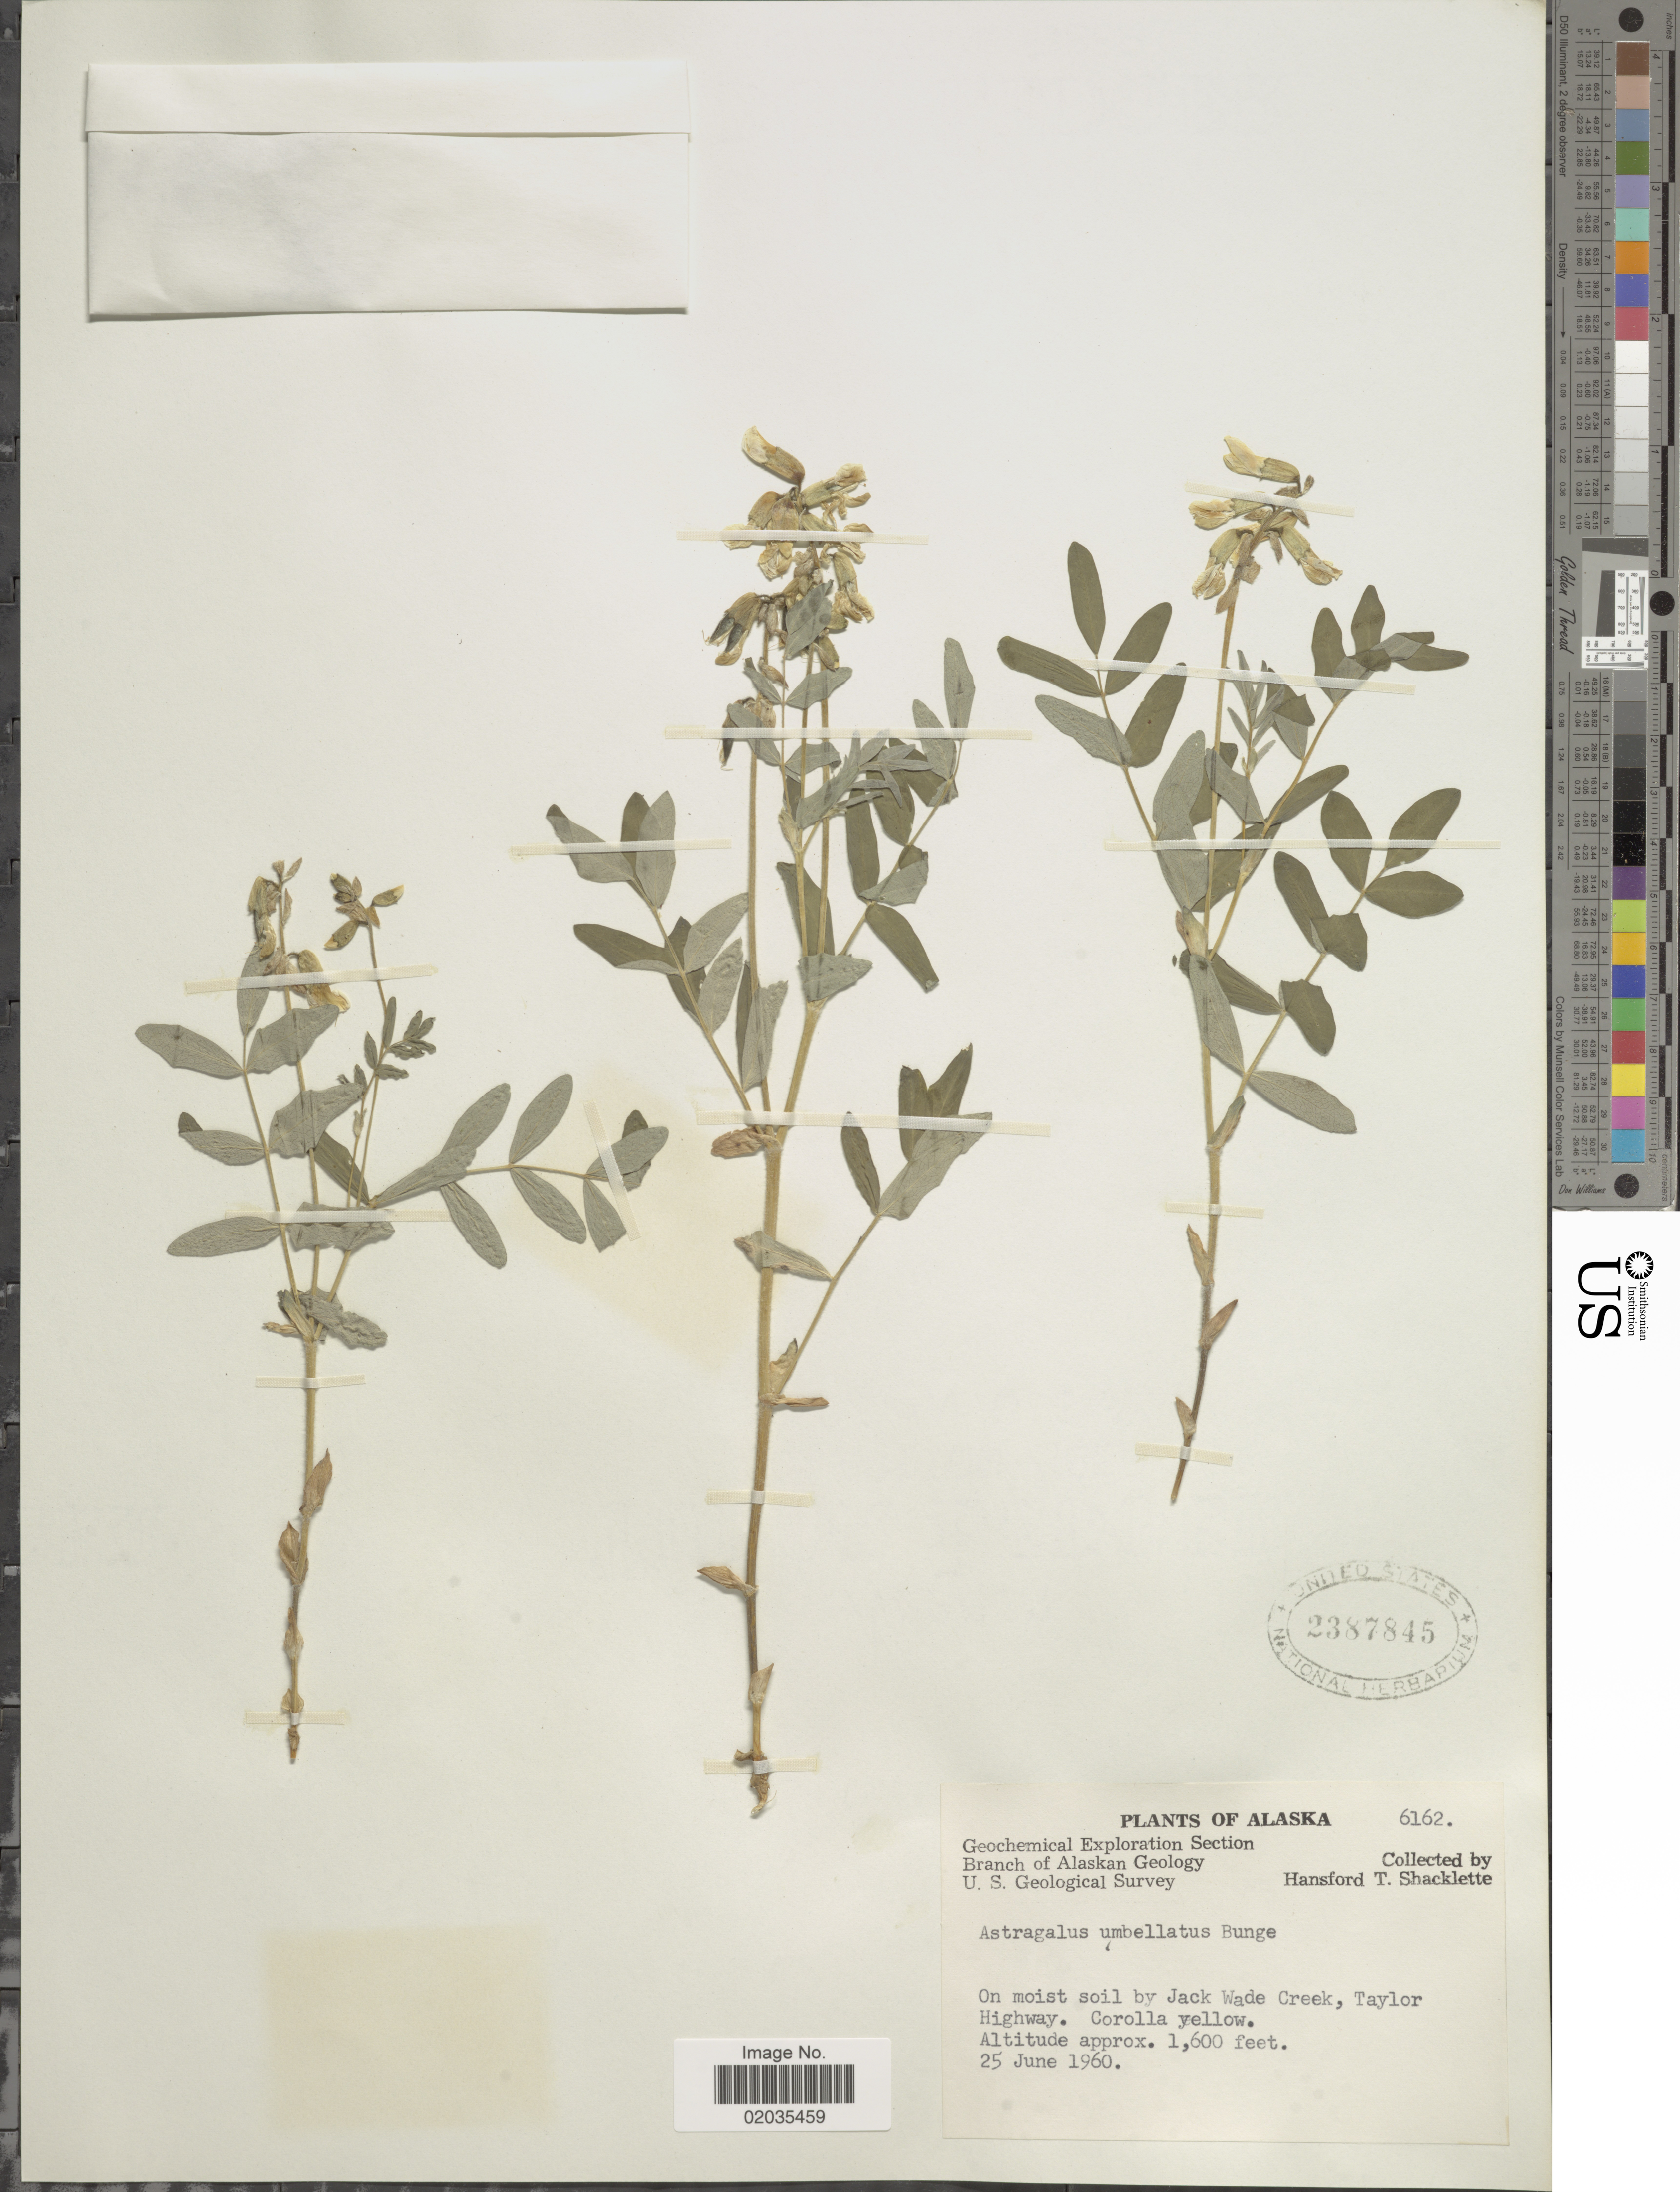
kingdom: Plantae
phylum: Tracheophyta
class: Magnoliopsida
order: Fabales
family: Fabaceae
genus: Astragalus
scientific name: Astragalus umbellatus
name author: Bunge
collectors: H. Shacklette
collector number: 6162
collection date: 1960-06-25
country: United States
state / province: Alaska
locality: Jack Wade Creek, Taylor Highway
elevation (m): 488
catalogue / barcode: US 2387845